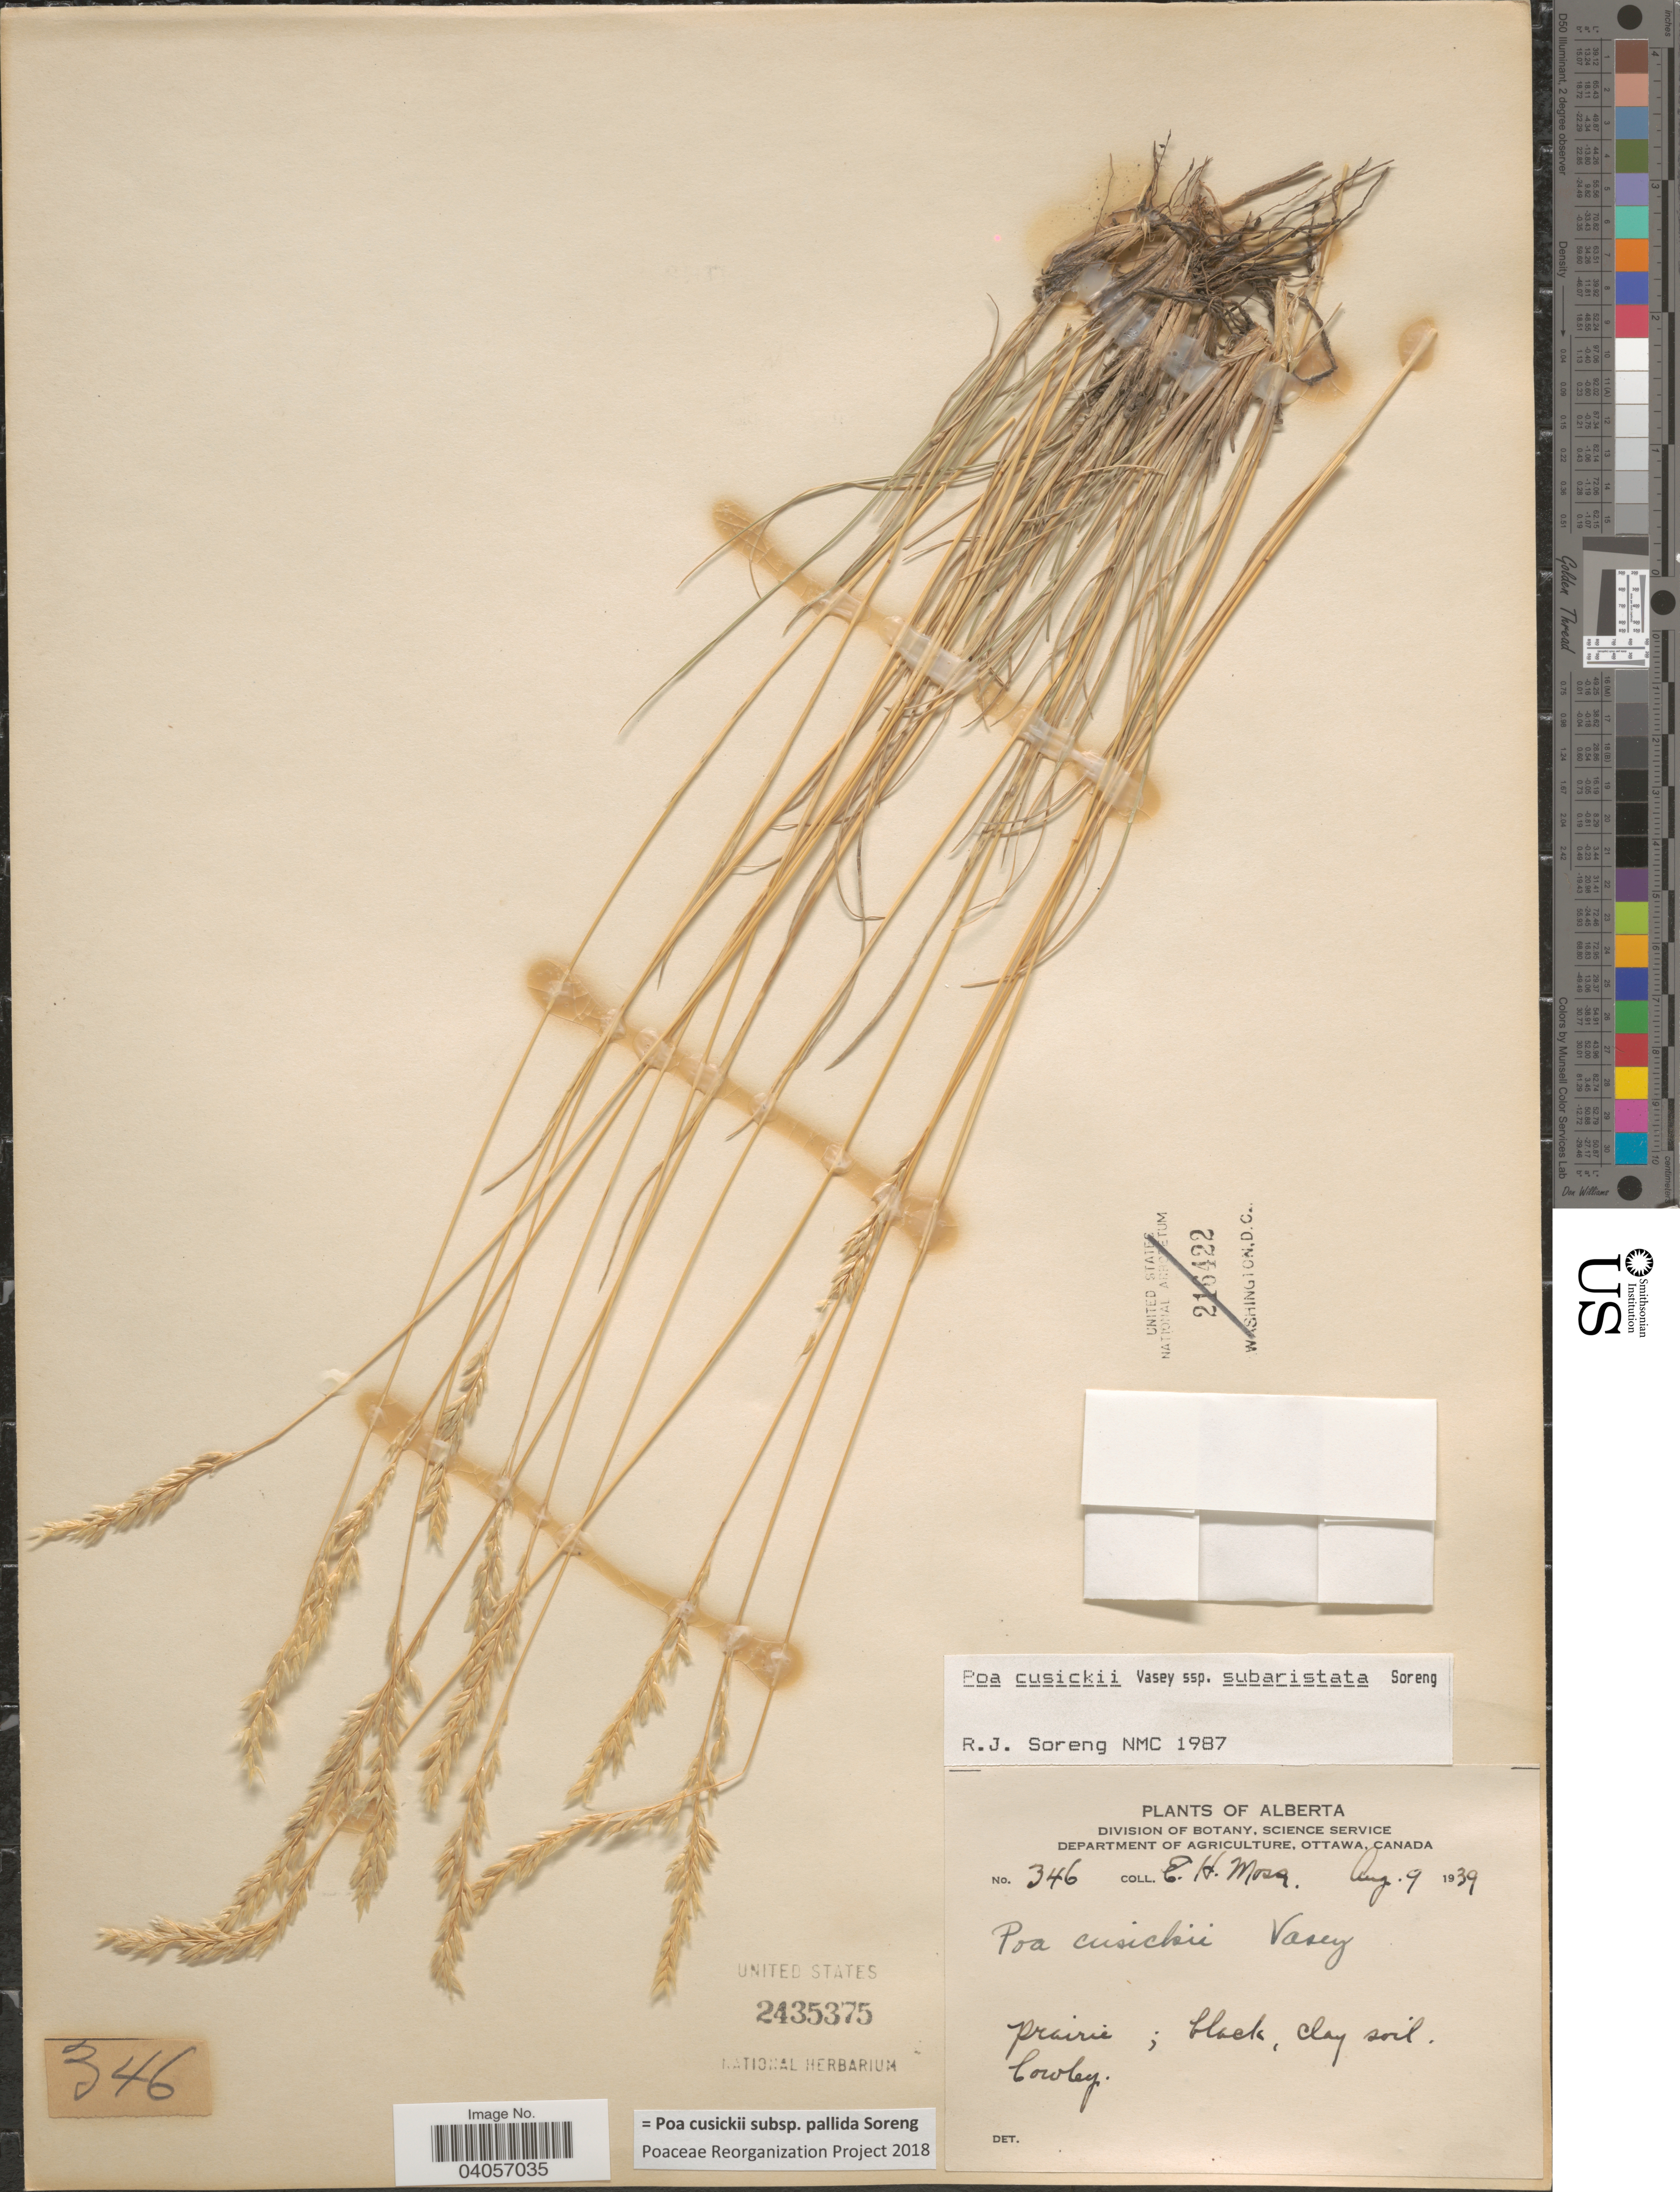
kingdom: Plantae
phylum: Tracheophyta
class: Liliopsida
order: Poales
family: Poaceae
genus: Poa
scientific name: Poa cusickii subsp. pallida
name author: Soreng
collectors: E. Moss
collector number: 346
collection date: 1939-08-09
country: Canada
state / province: Alberta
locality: Cowley.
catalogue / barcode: US 2435375